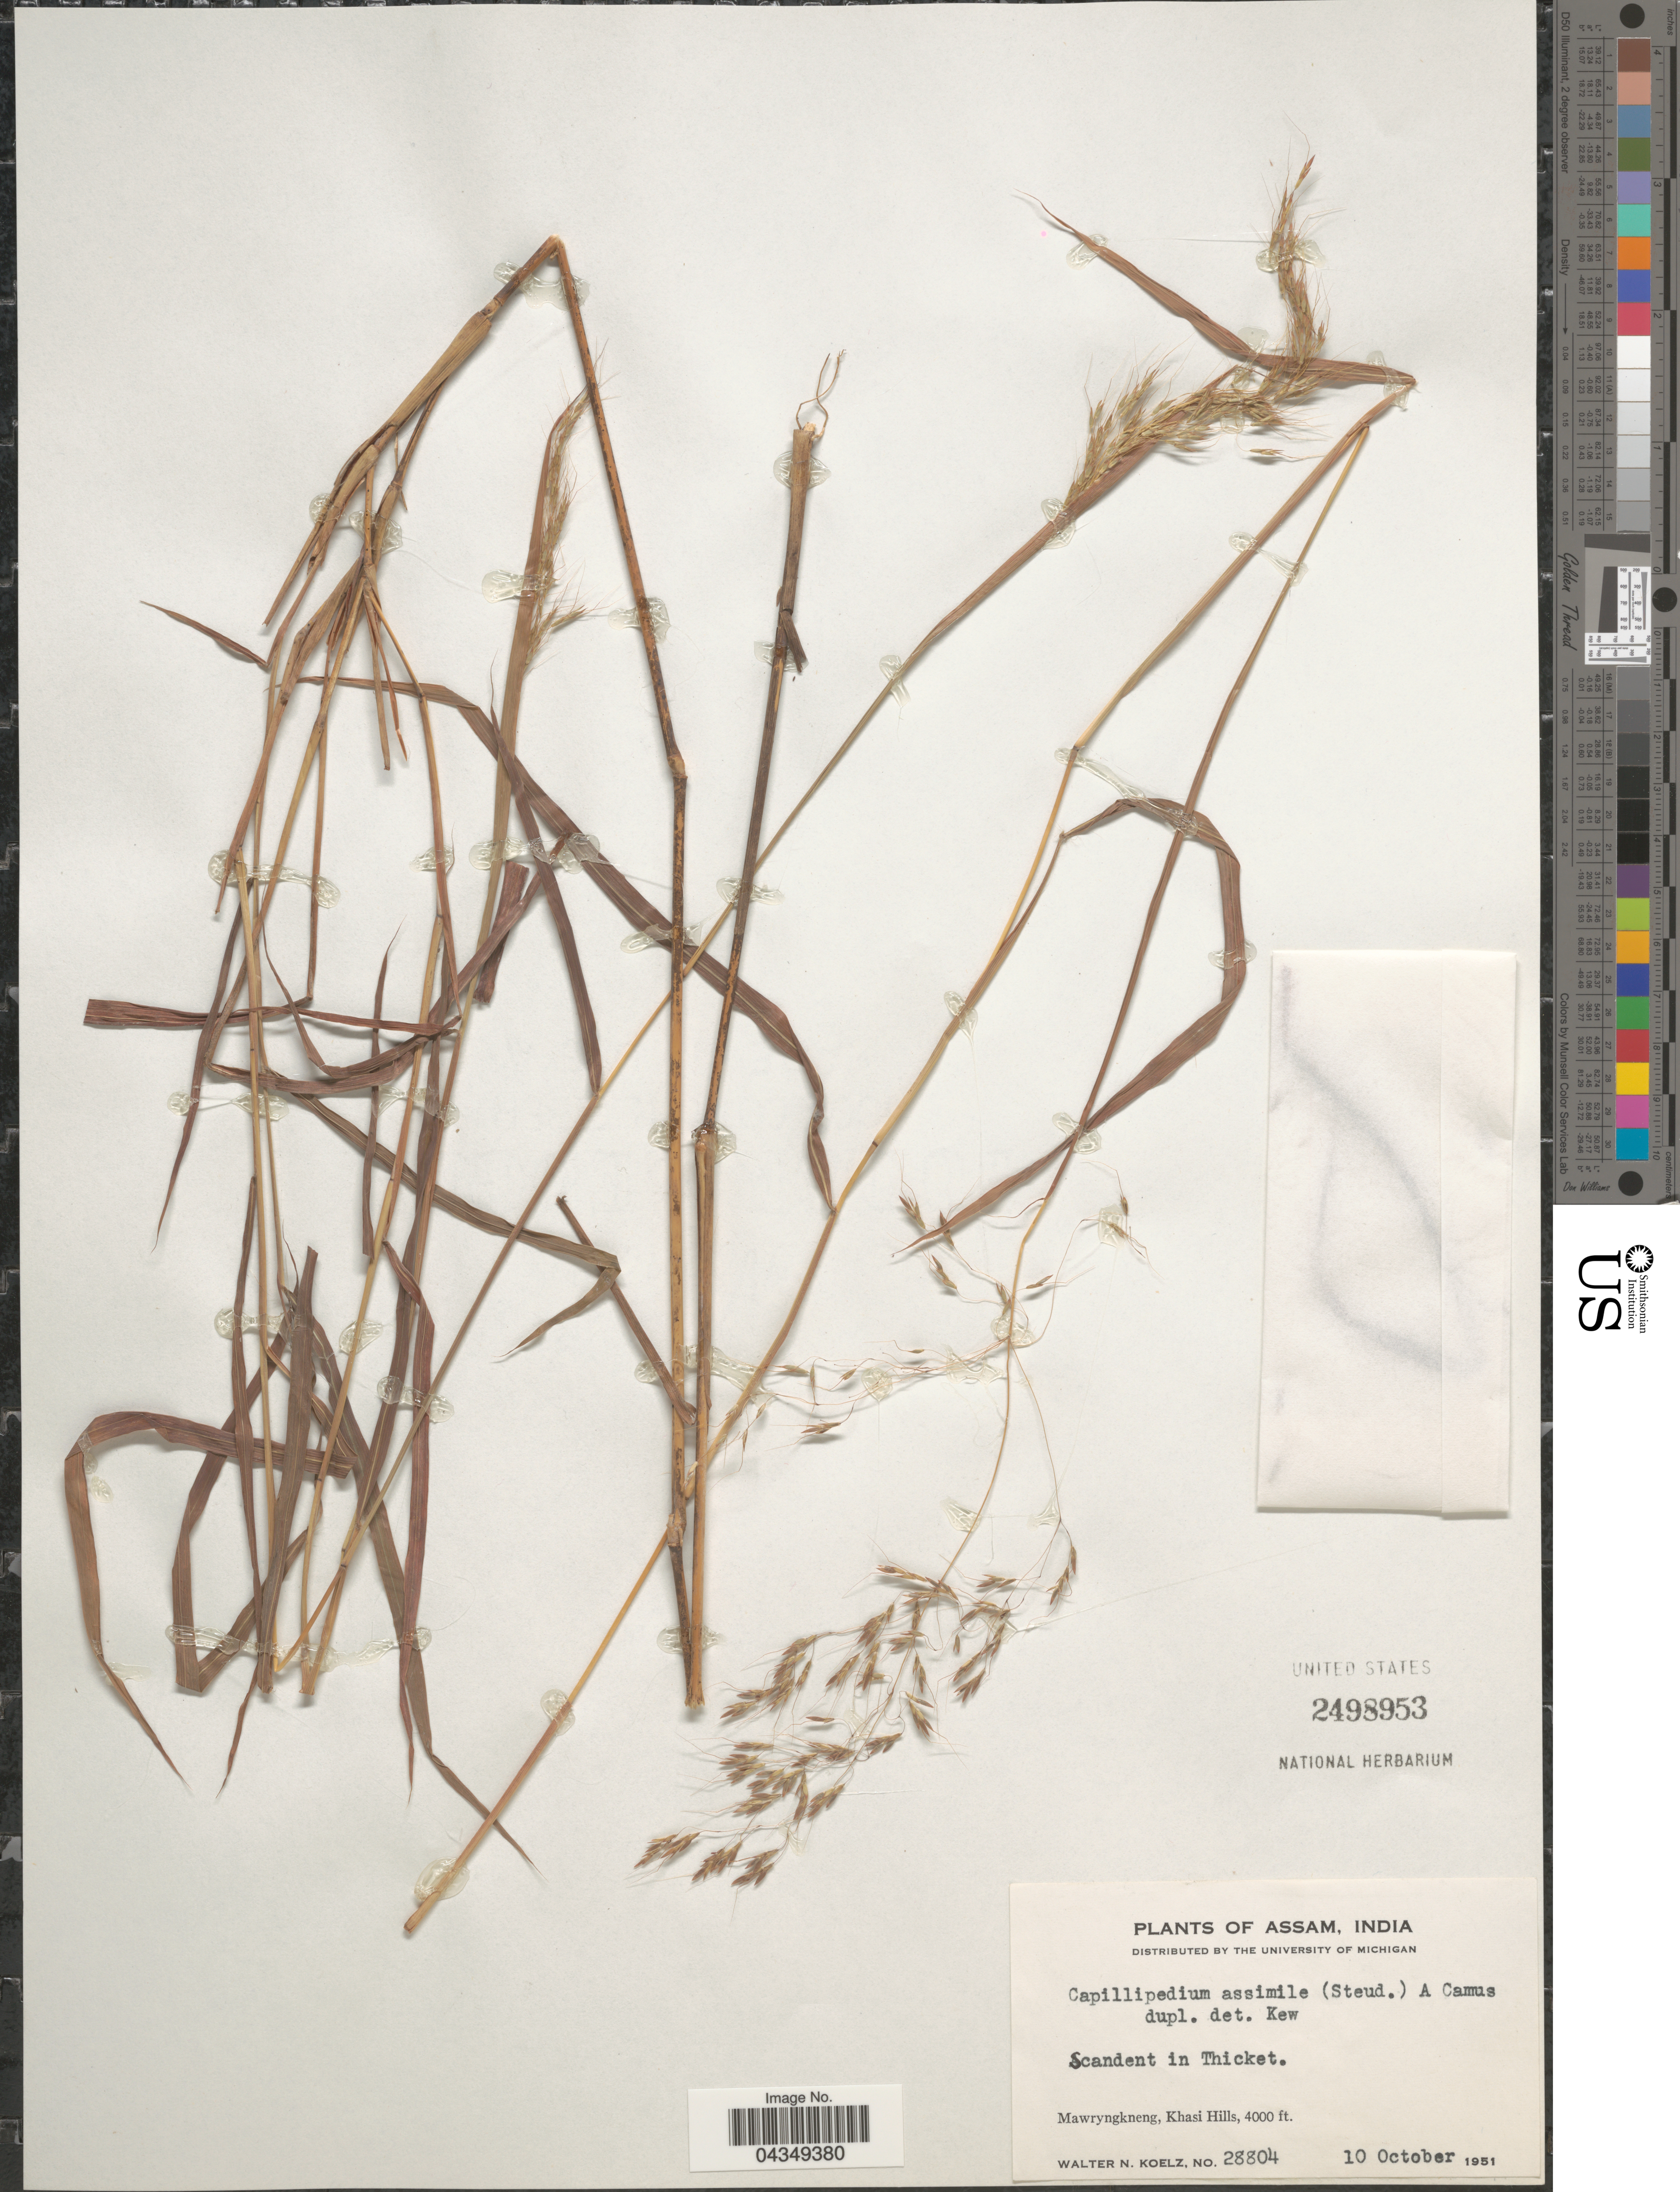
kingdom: Plantae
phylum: Tracheophyta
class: Liliopsida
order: Poales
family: Poaceae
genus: Capillipedium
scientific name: Capillipedium assimile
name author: (Steud.) A. Camus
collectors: W. N. Koelz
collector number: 28804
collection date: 1951-10-10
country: India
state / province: Meghalaya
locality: Mawryngkneng, Khasi Hills.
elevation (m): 1219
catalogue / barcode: US 2498953